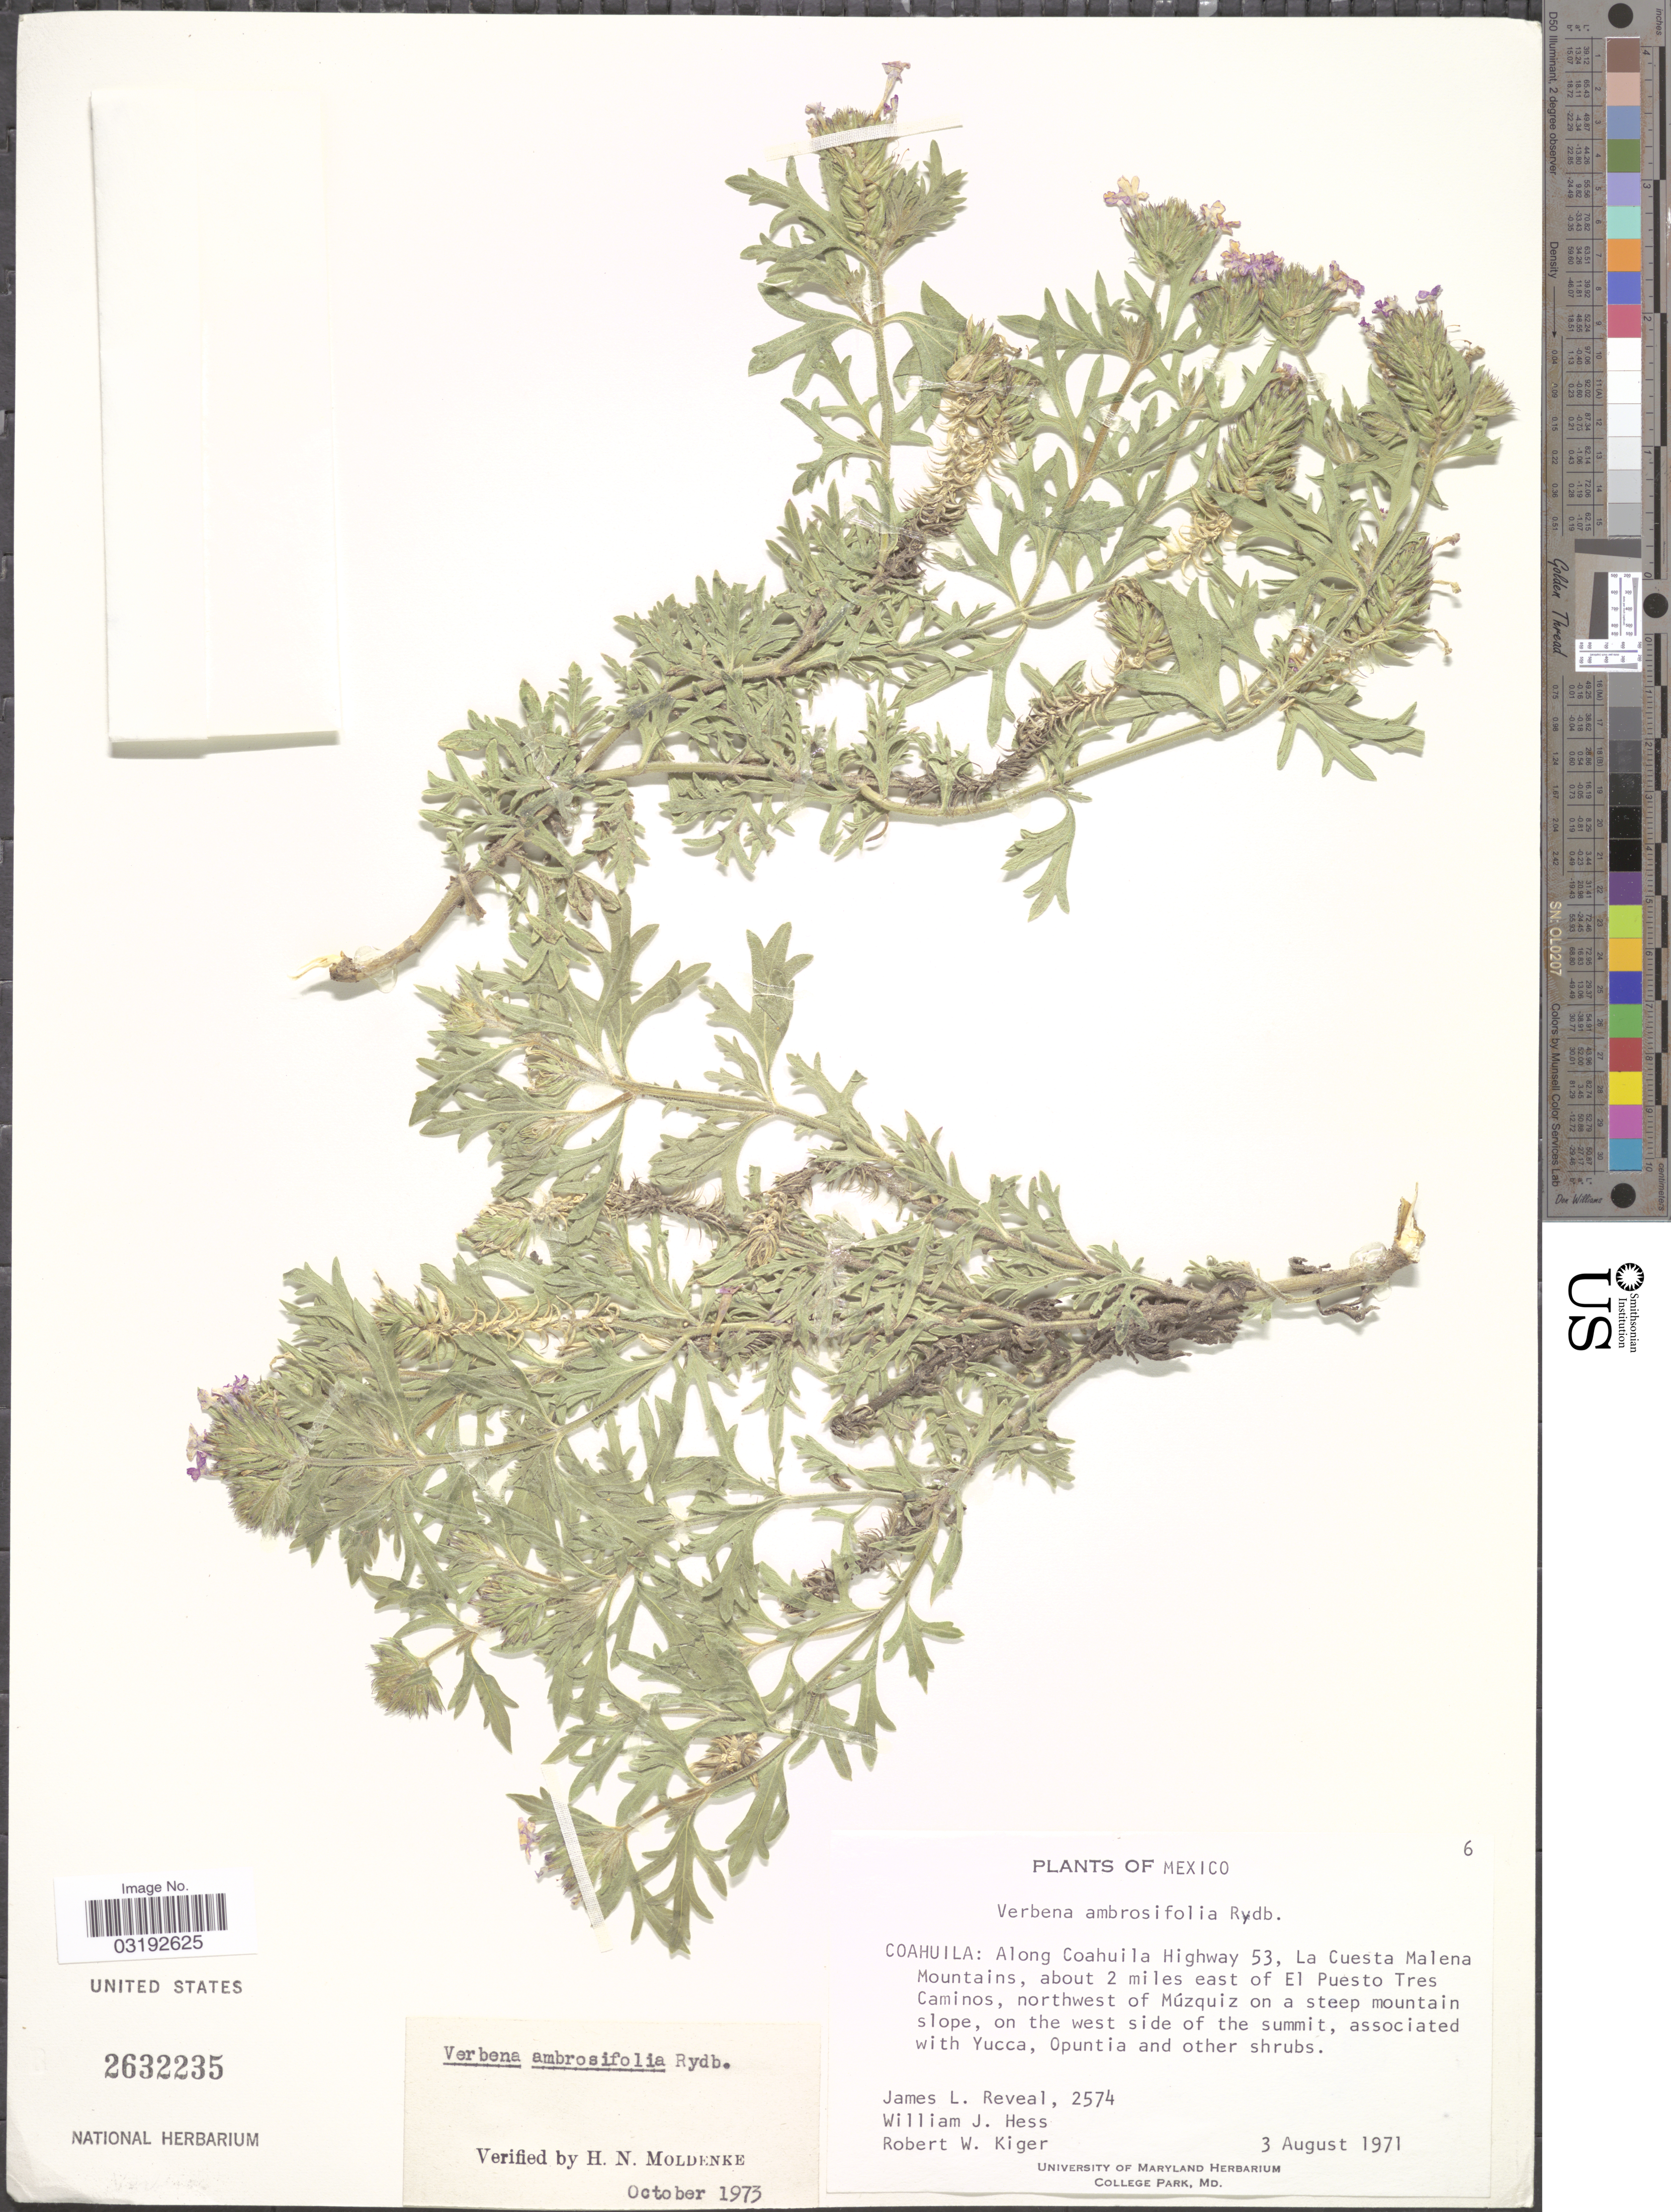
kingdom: Plantae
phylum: Tracheophyta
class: Magnoliopsida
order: Lamiales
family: Verbenaceae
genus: Verbena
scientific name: Verbena ambrosiifolia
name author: Rydb. ex Small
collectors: J. L. Reveal, W. Hess & R. Kiger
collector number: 2574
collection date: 1971-08-03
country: Mexico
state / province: Coahuila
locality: Along Coahuila Highway 53, La Cuesta Malena Mountains, about 2 miles east of Puesto Tres Caminos, northwest of Múzquiz on a steep mountain slope, on the west side of the summit.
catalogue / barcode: US 2632235